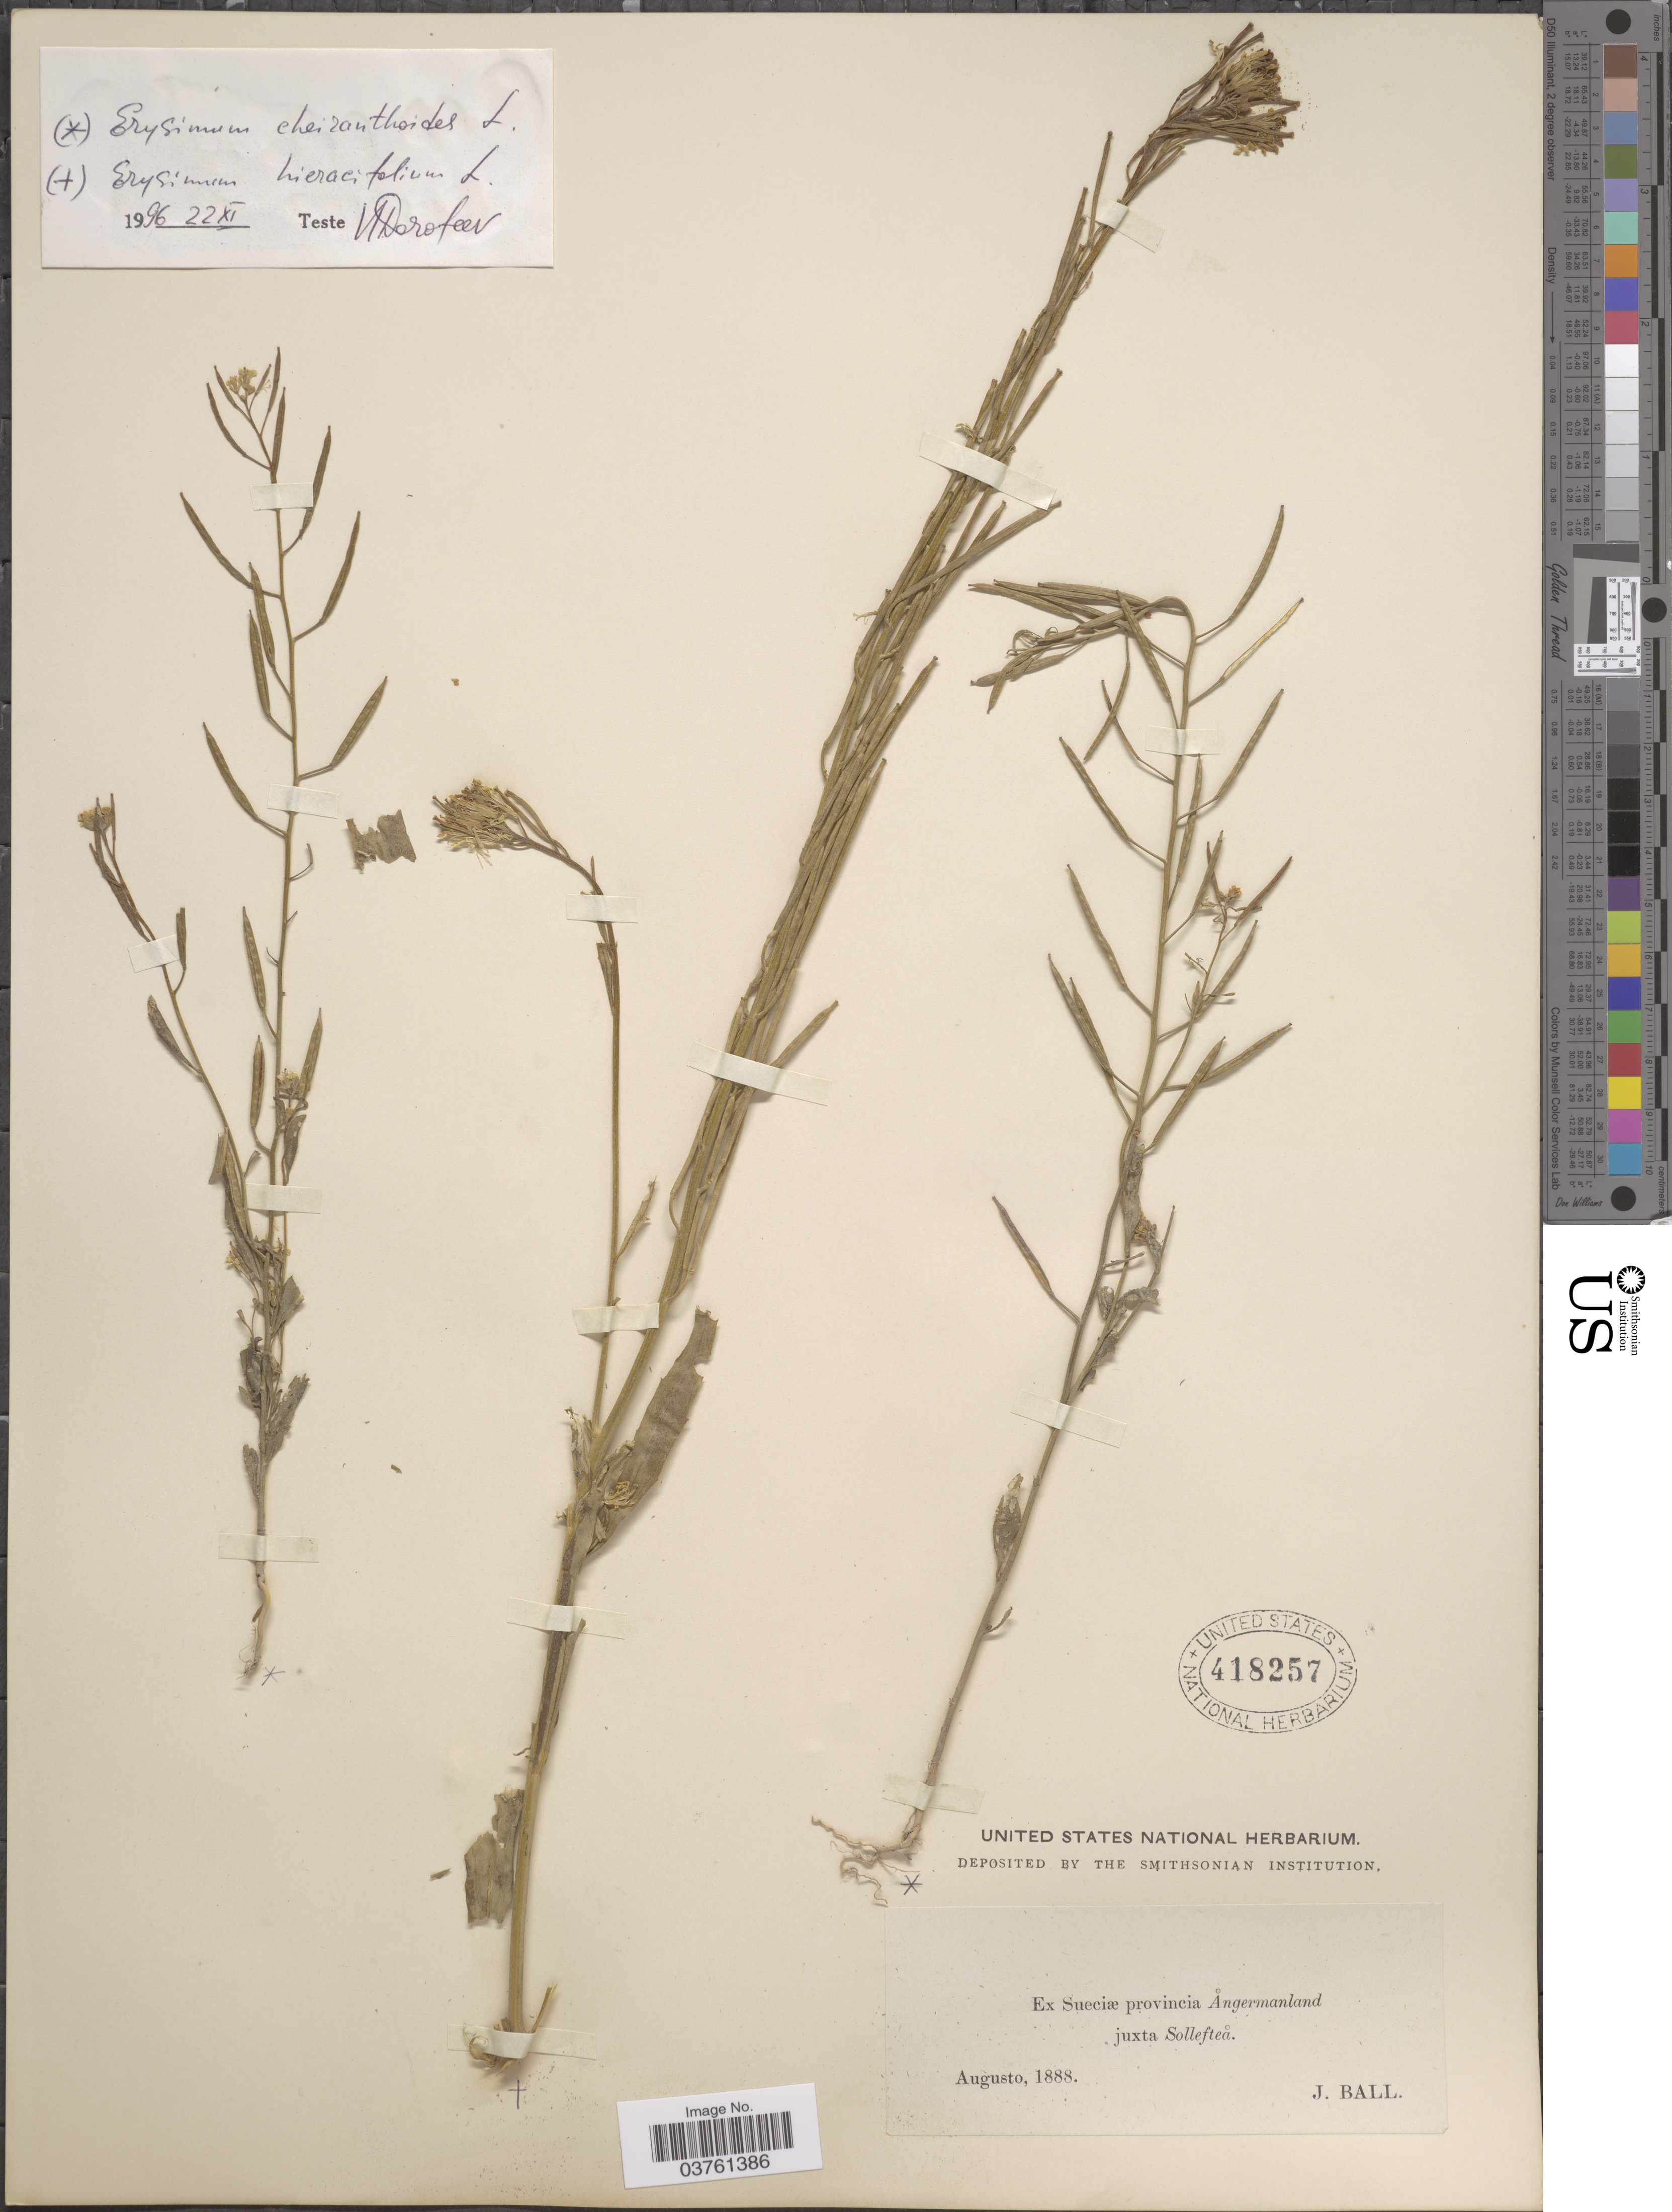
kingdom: Plantae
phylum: Tracheophyta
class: Magnoliopsida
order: Brassicales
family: Brassicaceae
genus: Erysimum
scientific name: Erysimum hieraciifolium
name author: L.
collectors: J. Ball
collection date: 1888-08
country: Sweden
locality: Ex Sueciae provincia Ångermanland juxta Solleftea.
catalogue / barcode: US 418257